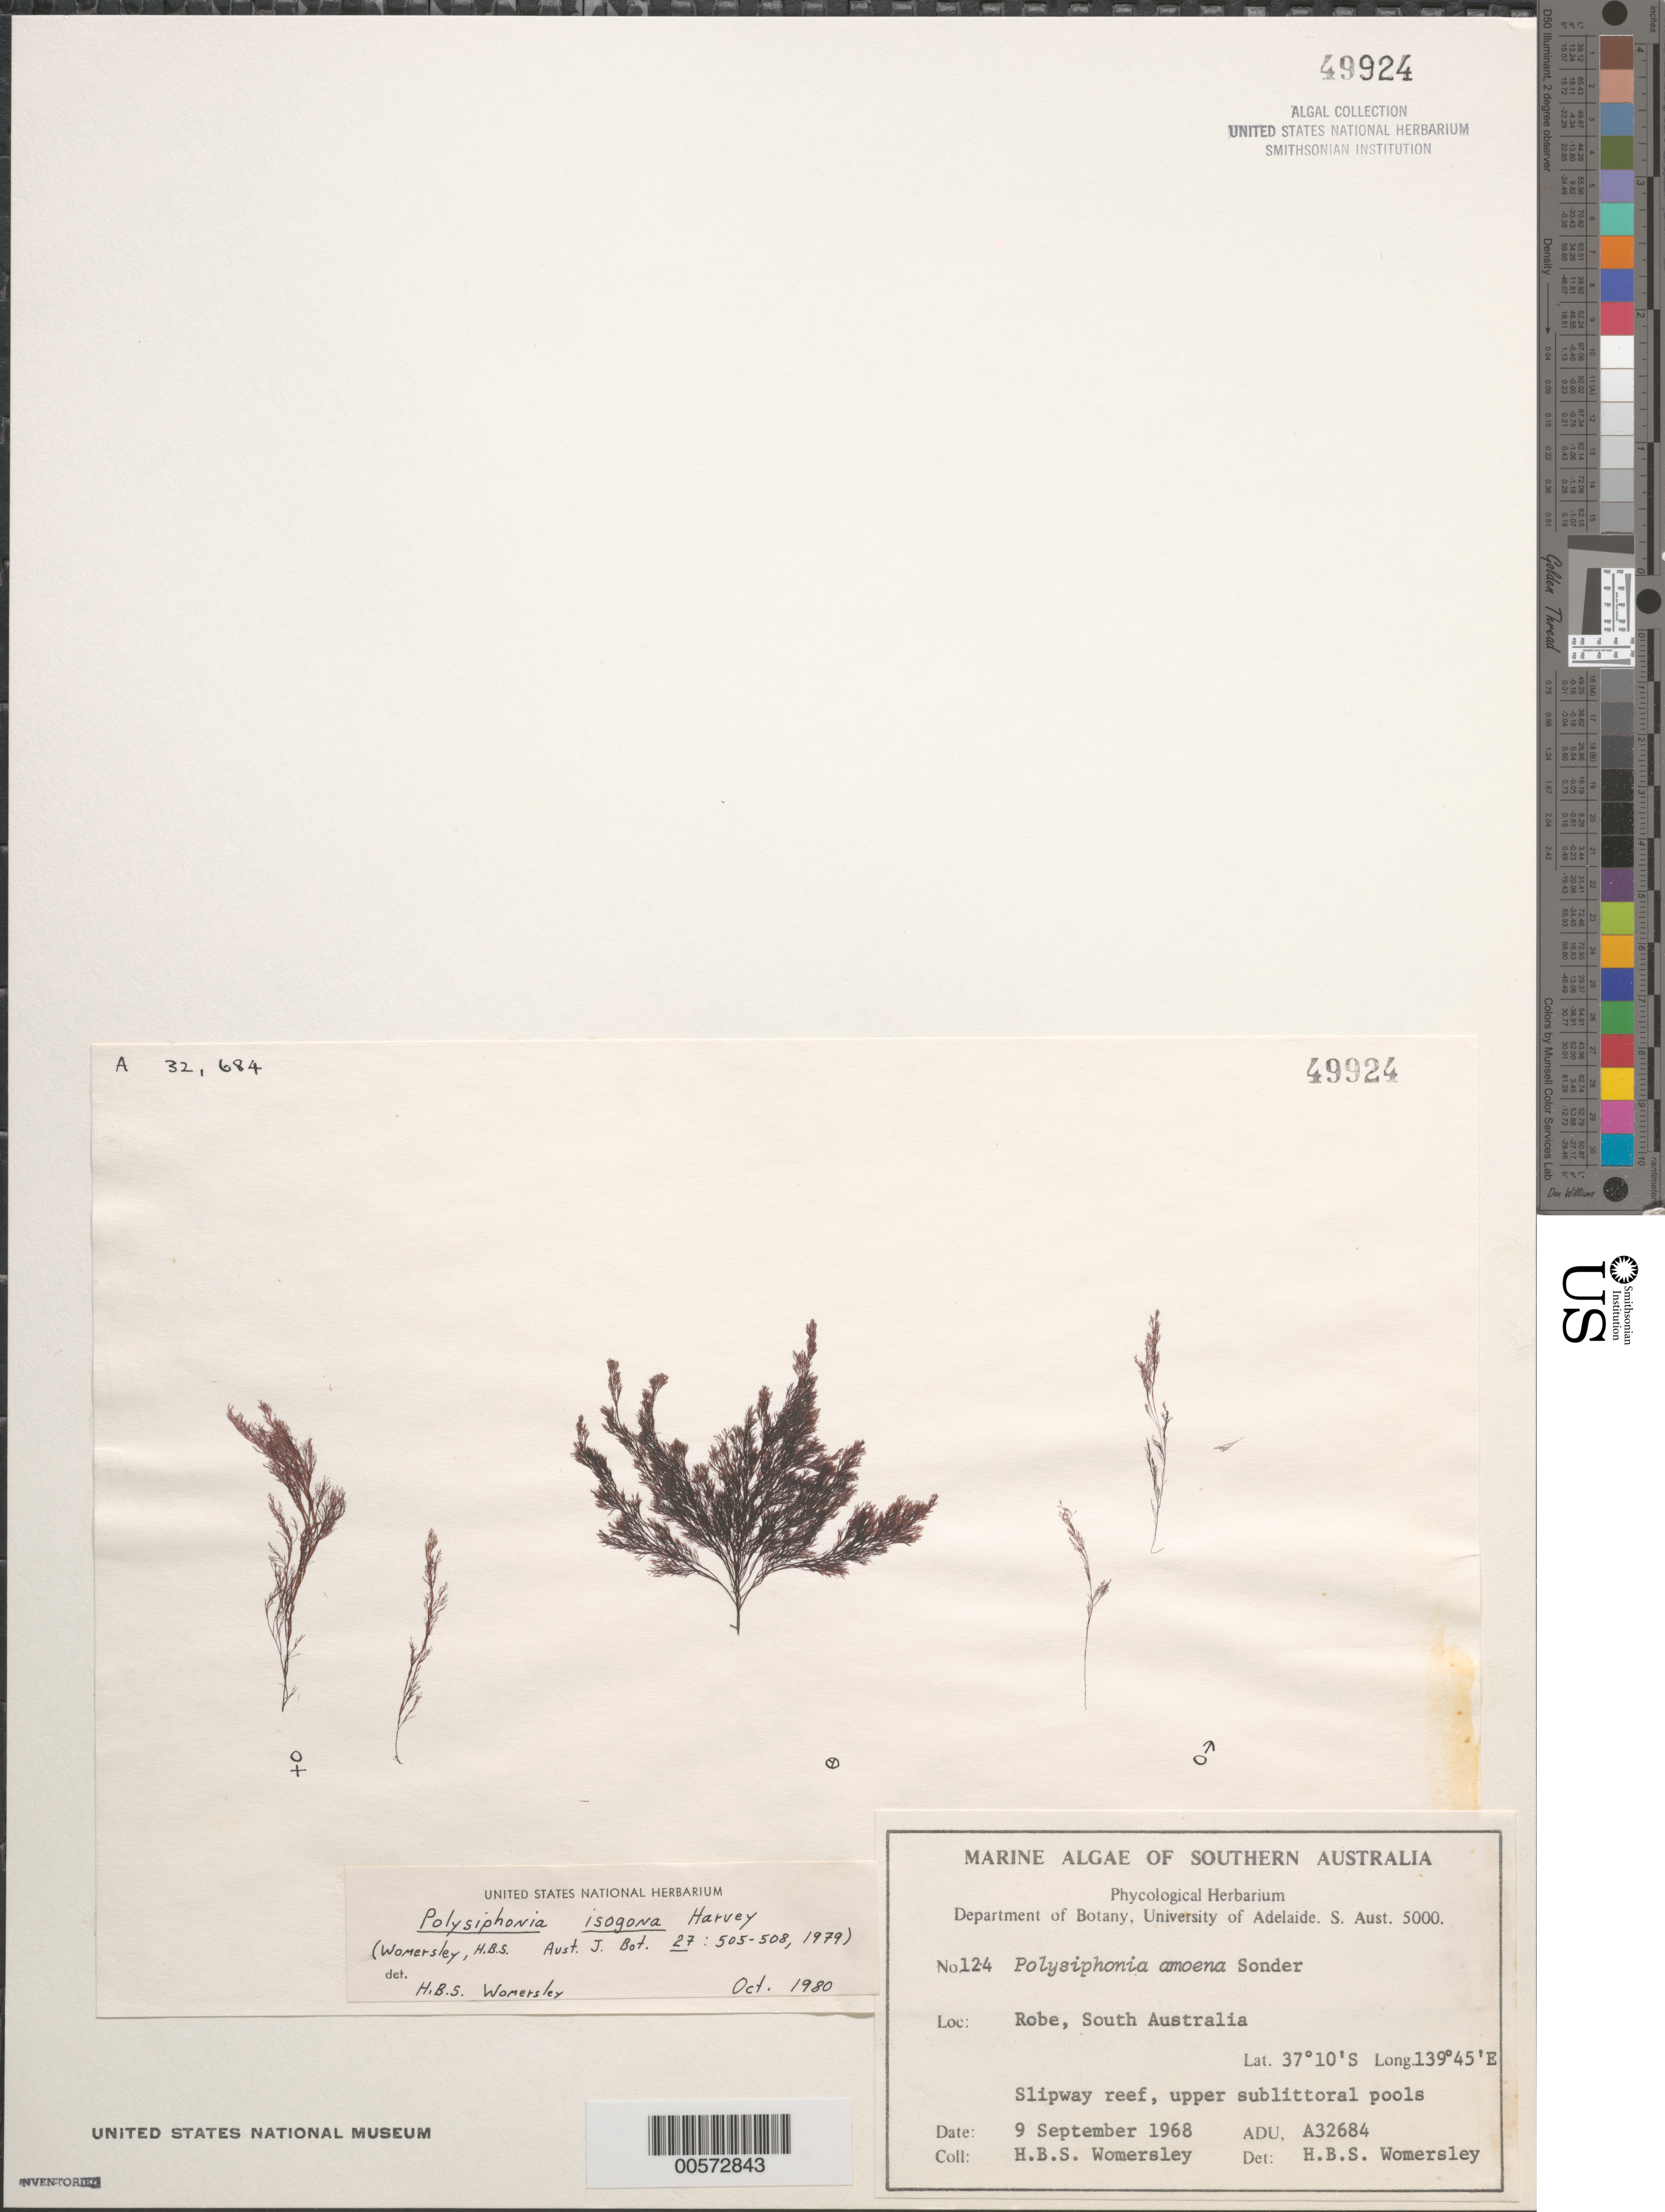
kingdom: Plantae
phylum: Rhodophyta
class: Florideophyceae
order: Ceramiales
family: Rhodomelaceae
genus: Vertebrata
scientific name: Vertebrata isogona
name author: (Harvey) Diaz-Tapia & Maggs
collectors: H. B. S. Womersley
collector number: ADU A32684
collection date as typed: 09 Sep 1968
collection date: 1968-09-09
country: Australia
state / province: South Australia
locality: Robe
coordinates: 37 10' S, 139 45' E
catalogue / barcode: US 49924